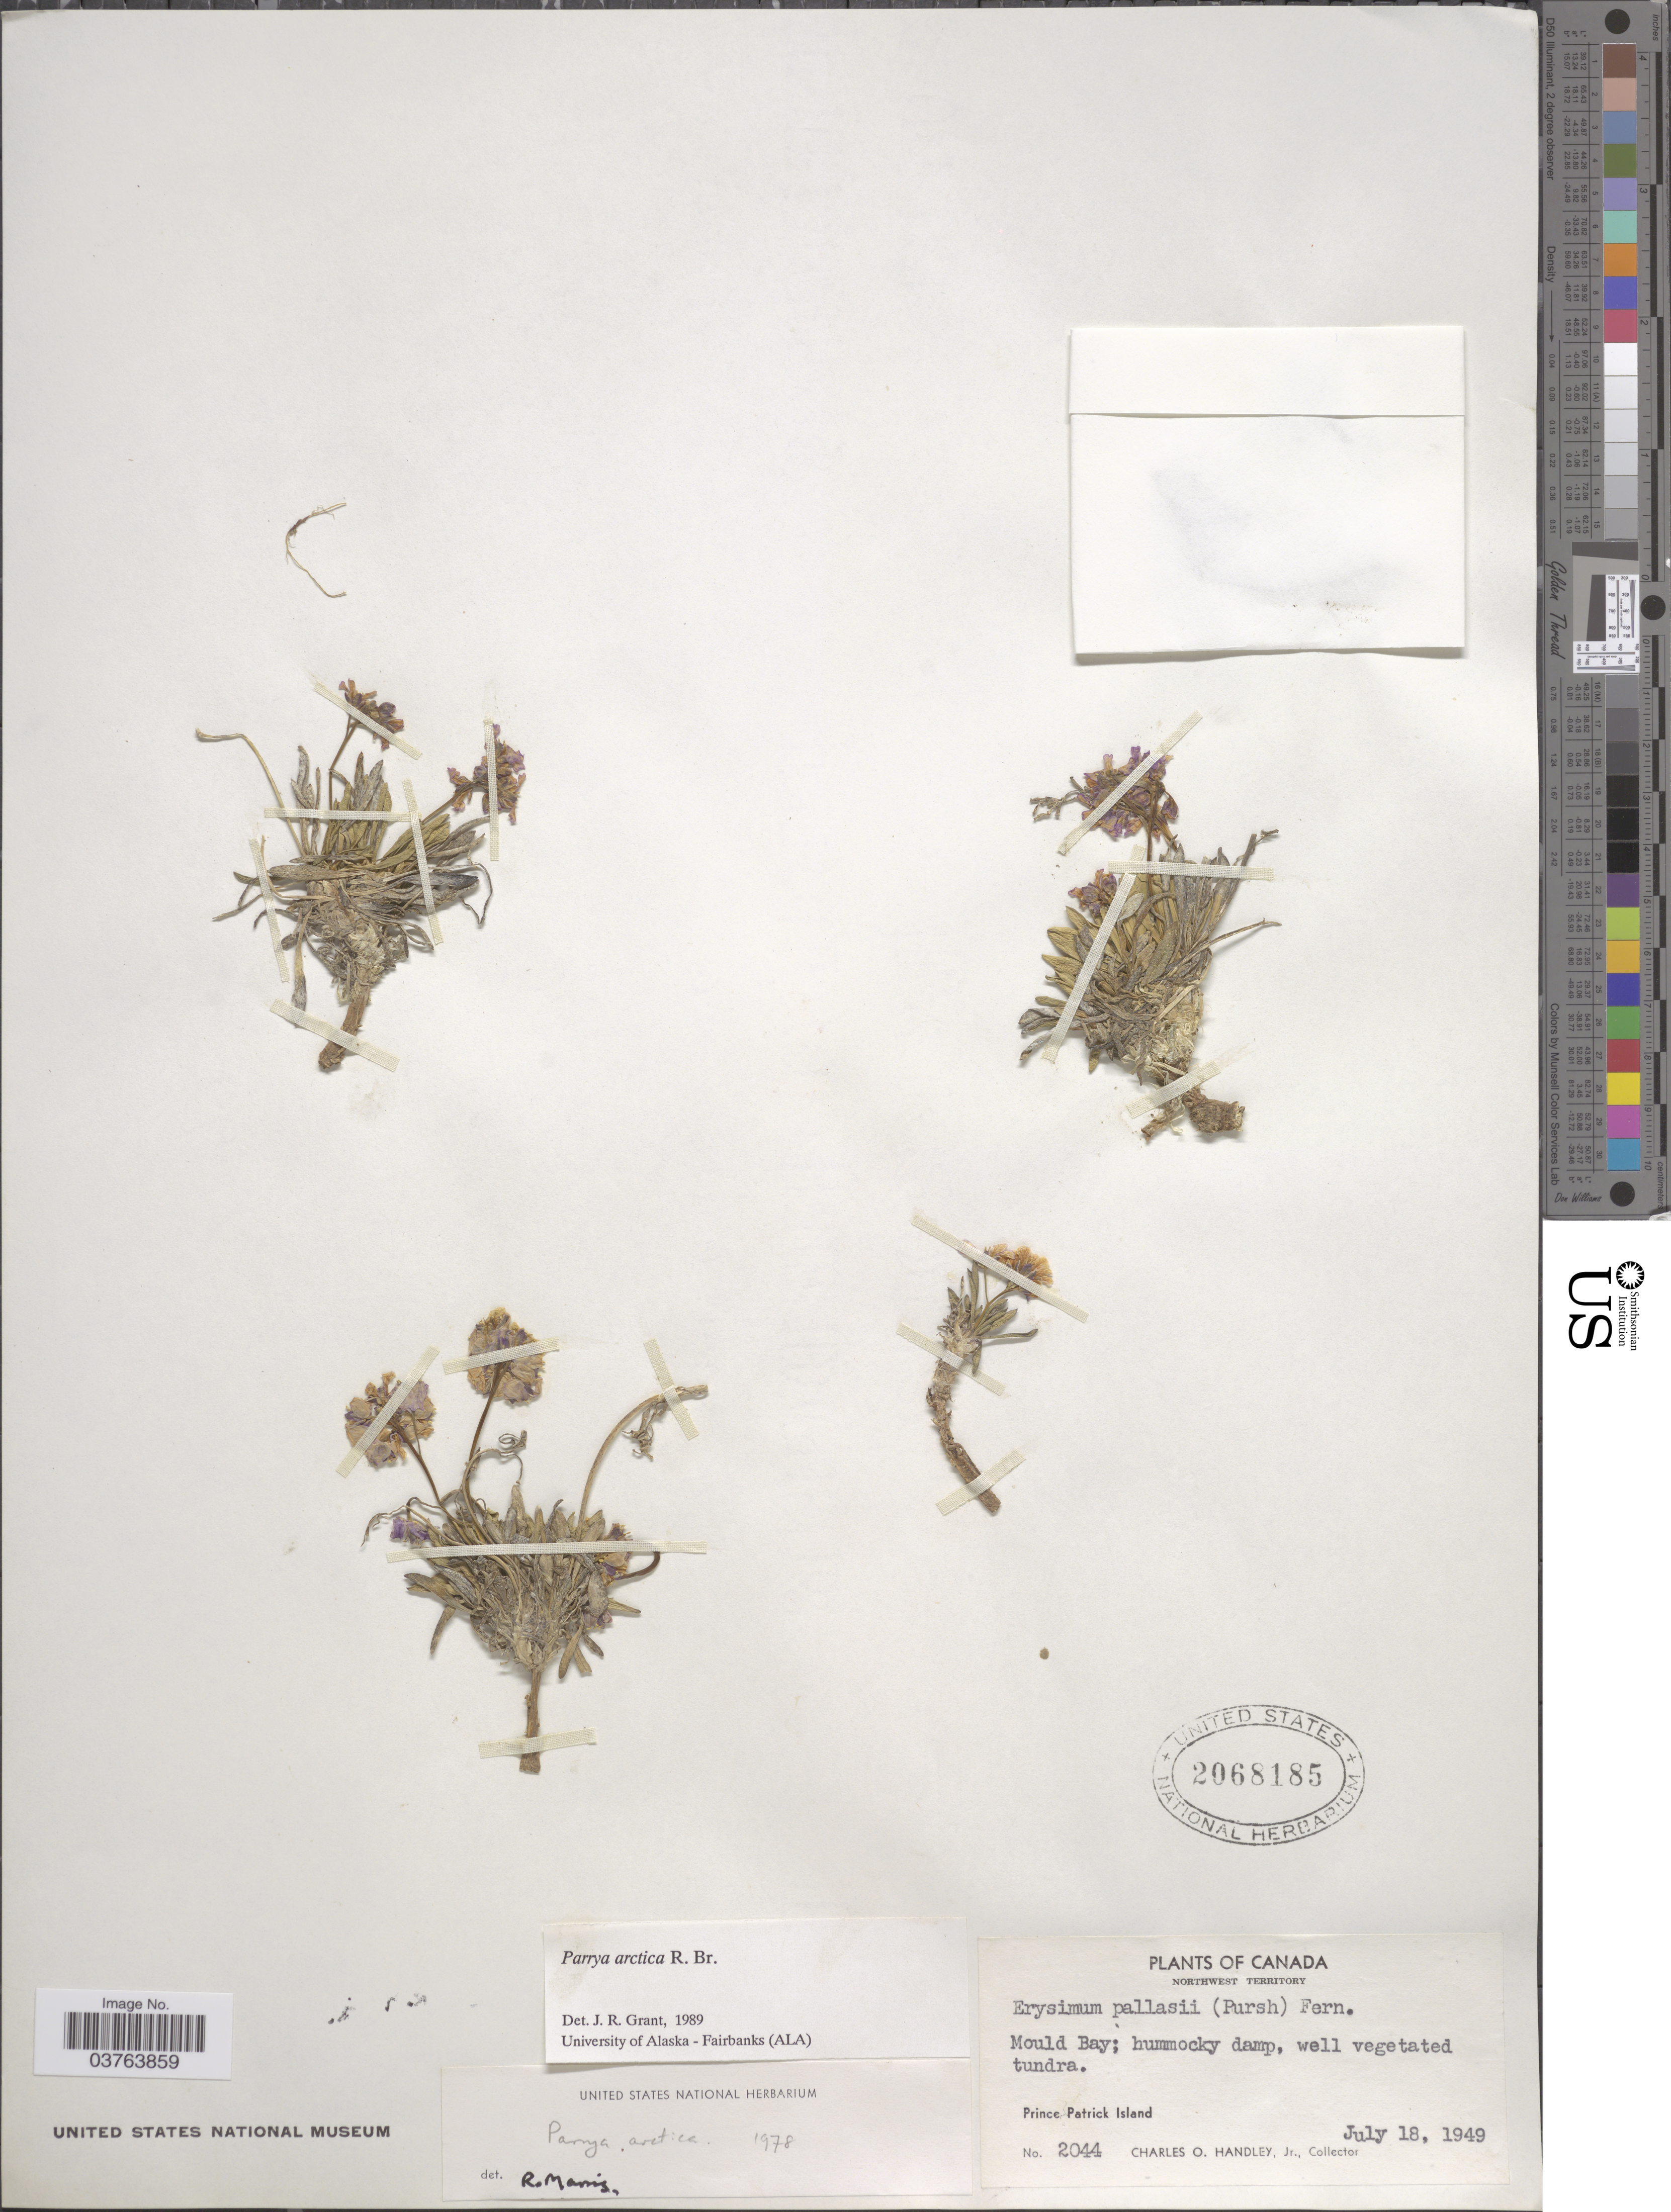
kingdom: Plantae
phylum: Tracheophyta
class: Magnoliopsida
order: Brassicales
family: Brassicaceae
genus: Parrya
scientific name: Parrya arctica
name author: R. Br.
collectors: C. Handley Jr.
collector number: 2044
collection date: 1949-07-18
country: Canada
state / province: Northwest Territories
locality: Mould Bay. Prince Patrick Island.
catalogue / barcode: US 2068185